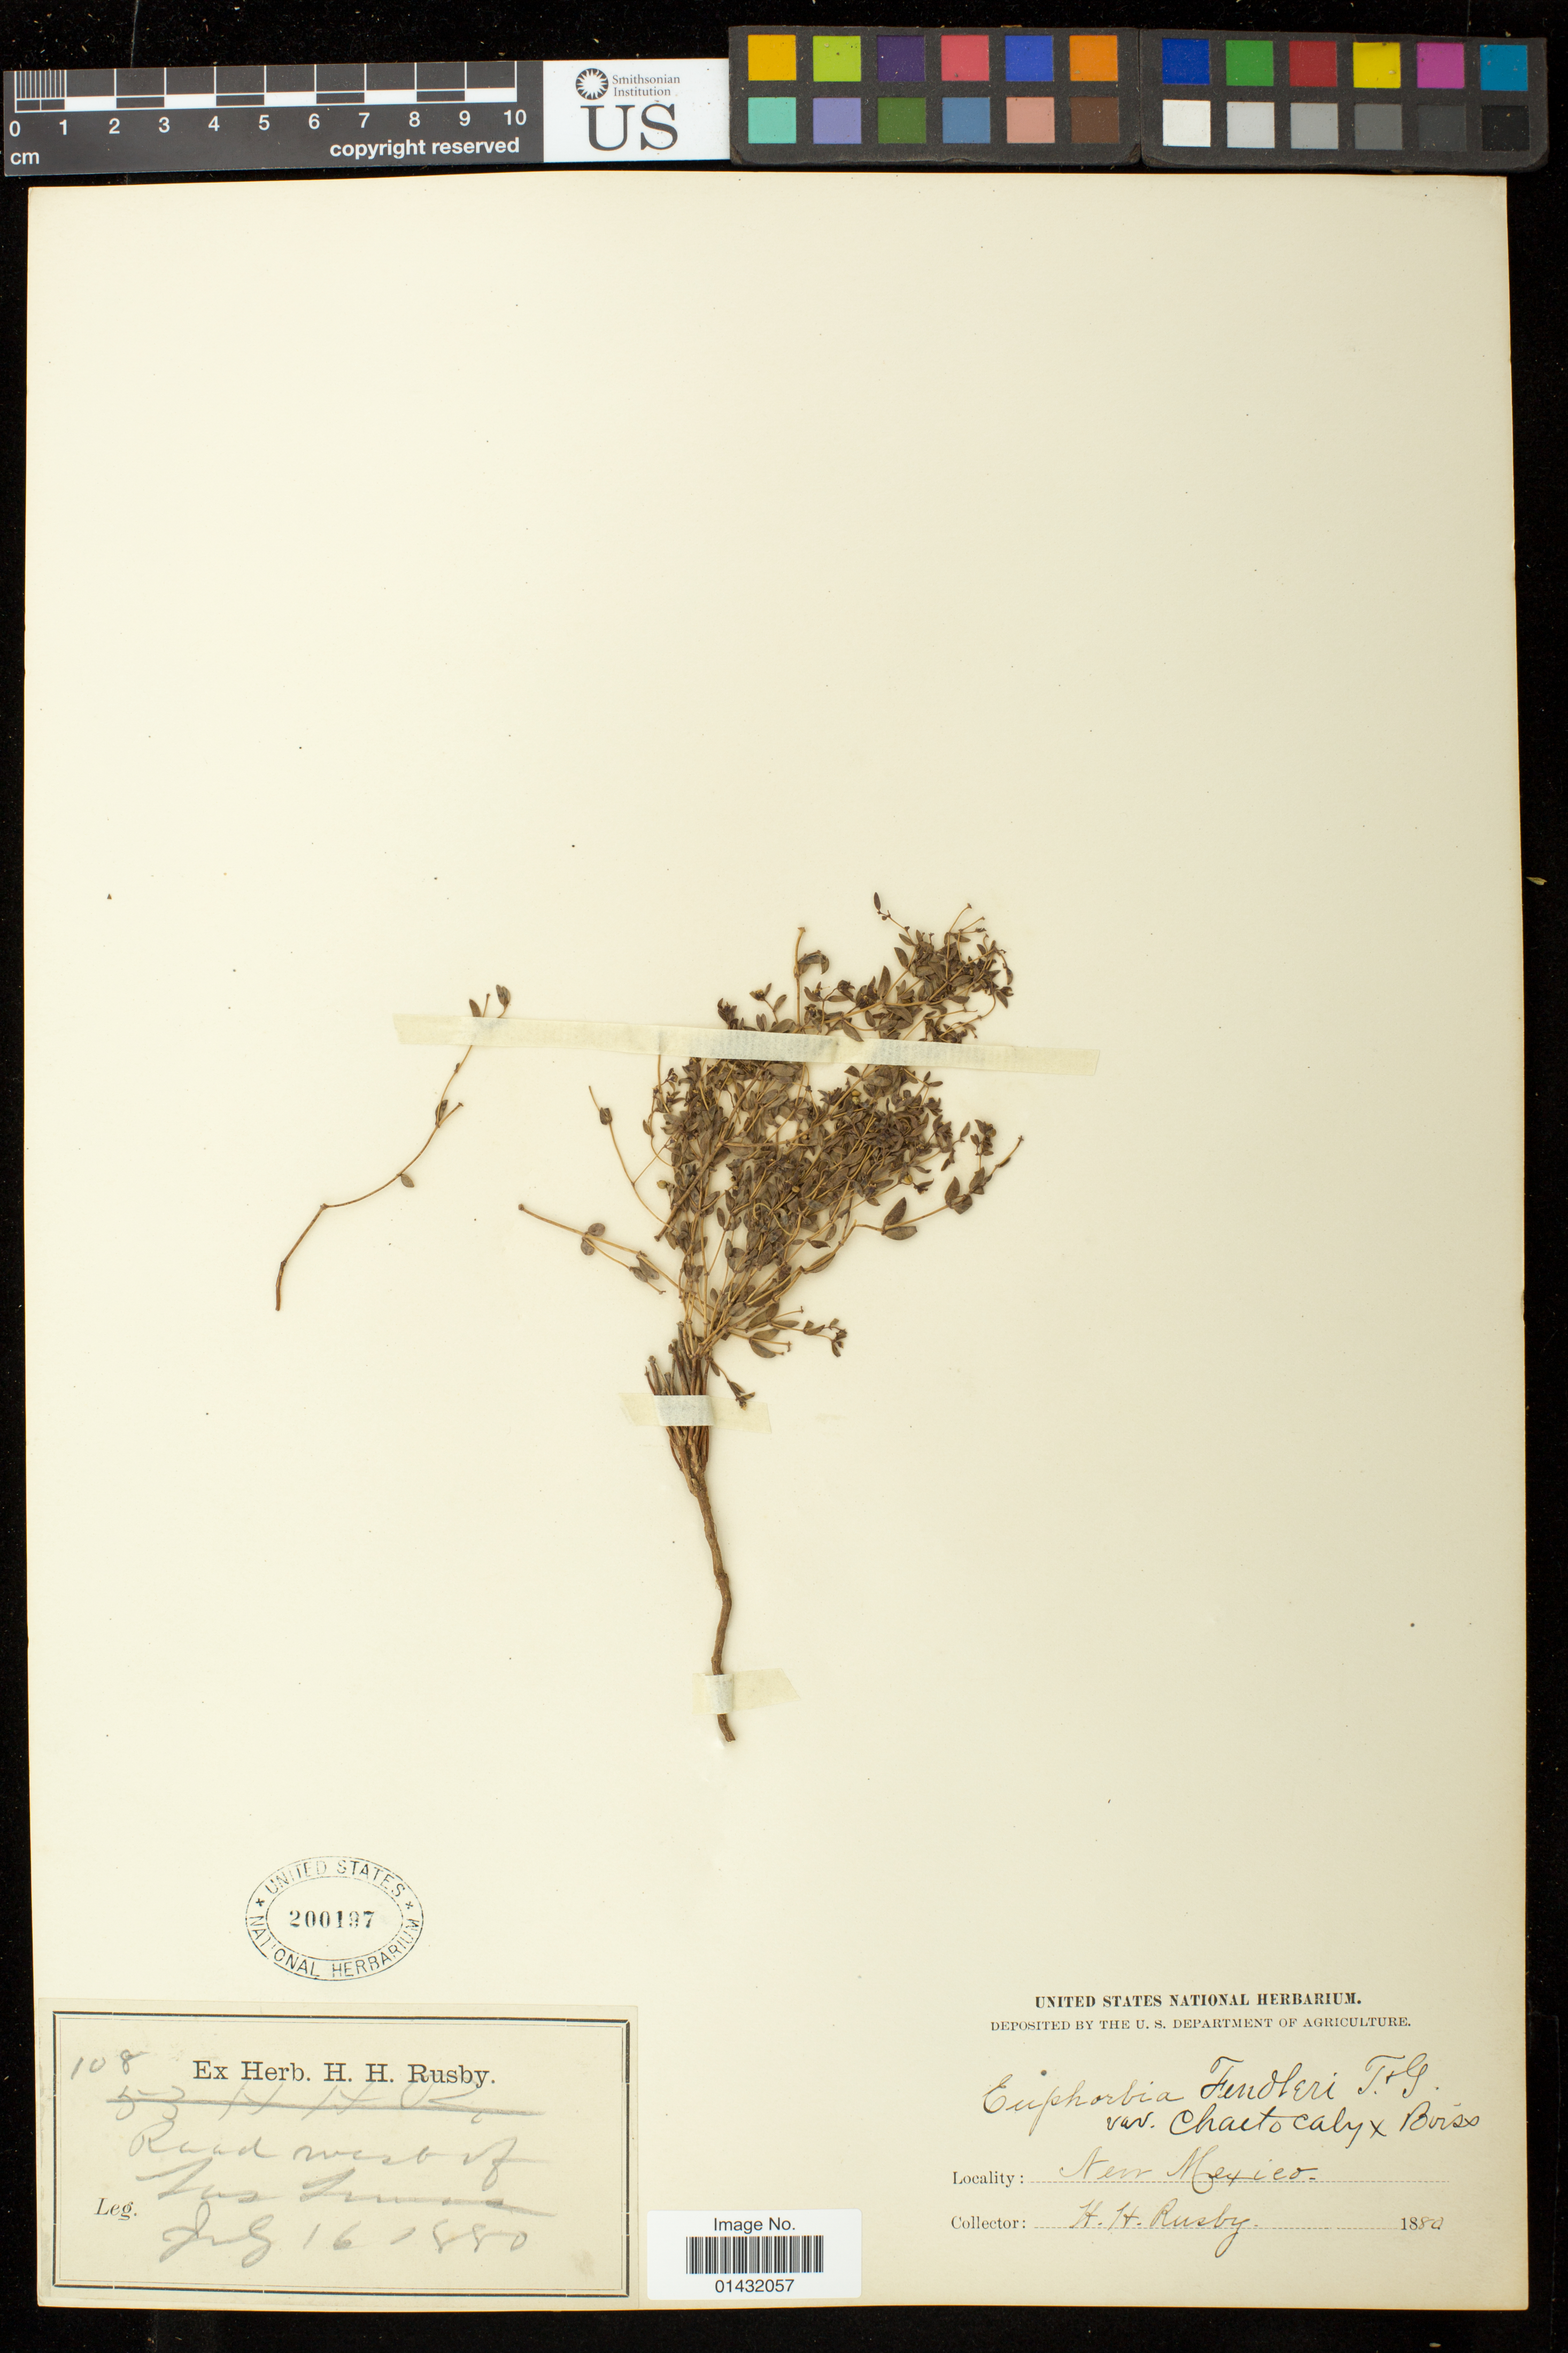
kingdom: Plantae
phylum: Tracheophyta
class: Magnoliopsida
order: Malpighiales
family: Euphorbiaceae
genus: Euphorbia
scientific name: Euphorbia chaetocalyx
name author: Tidestr.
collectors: H. H. Rusby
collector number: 108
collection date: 1880-07-16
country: United States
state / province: New Mexico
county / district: Valencia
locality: Road west of Los Lunas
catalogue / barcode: US 200197